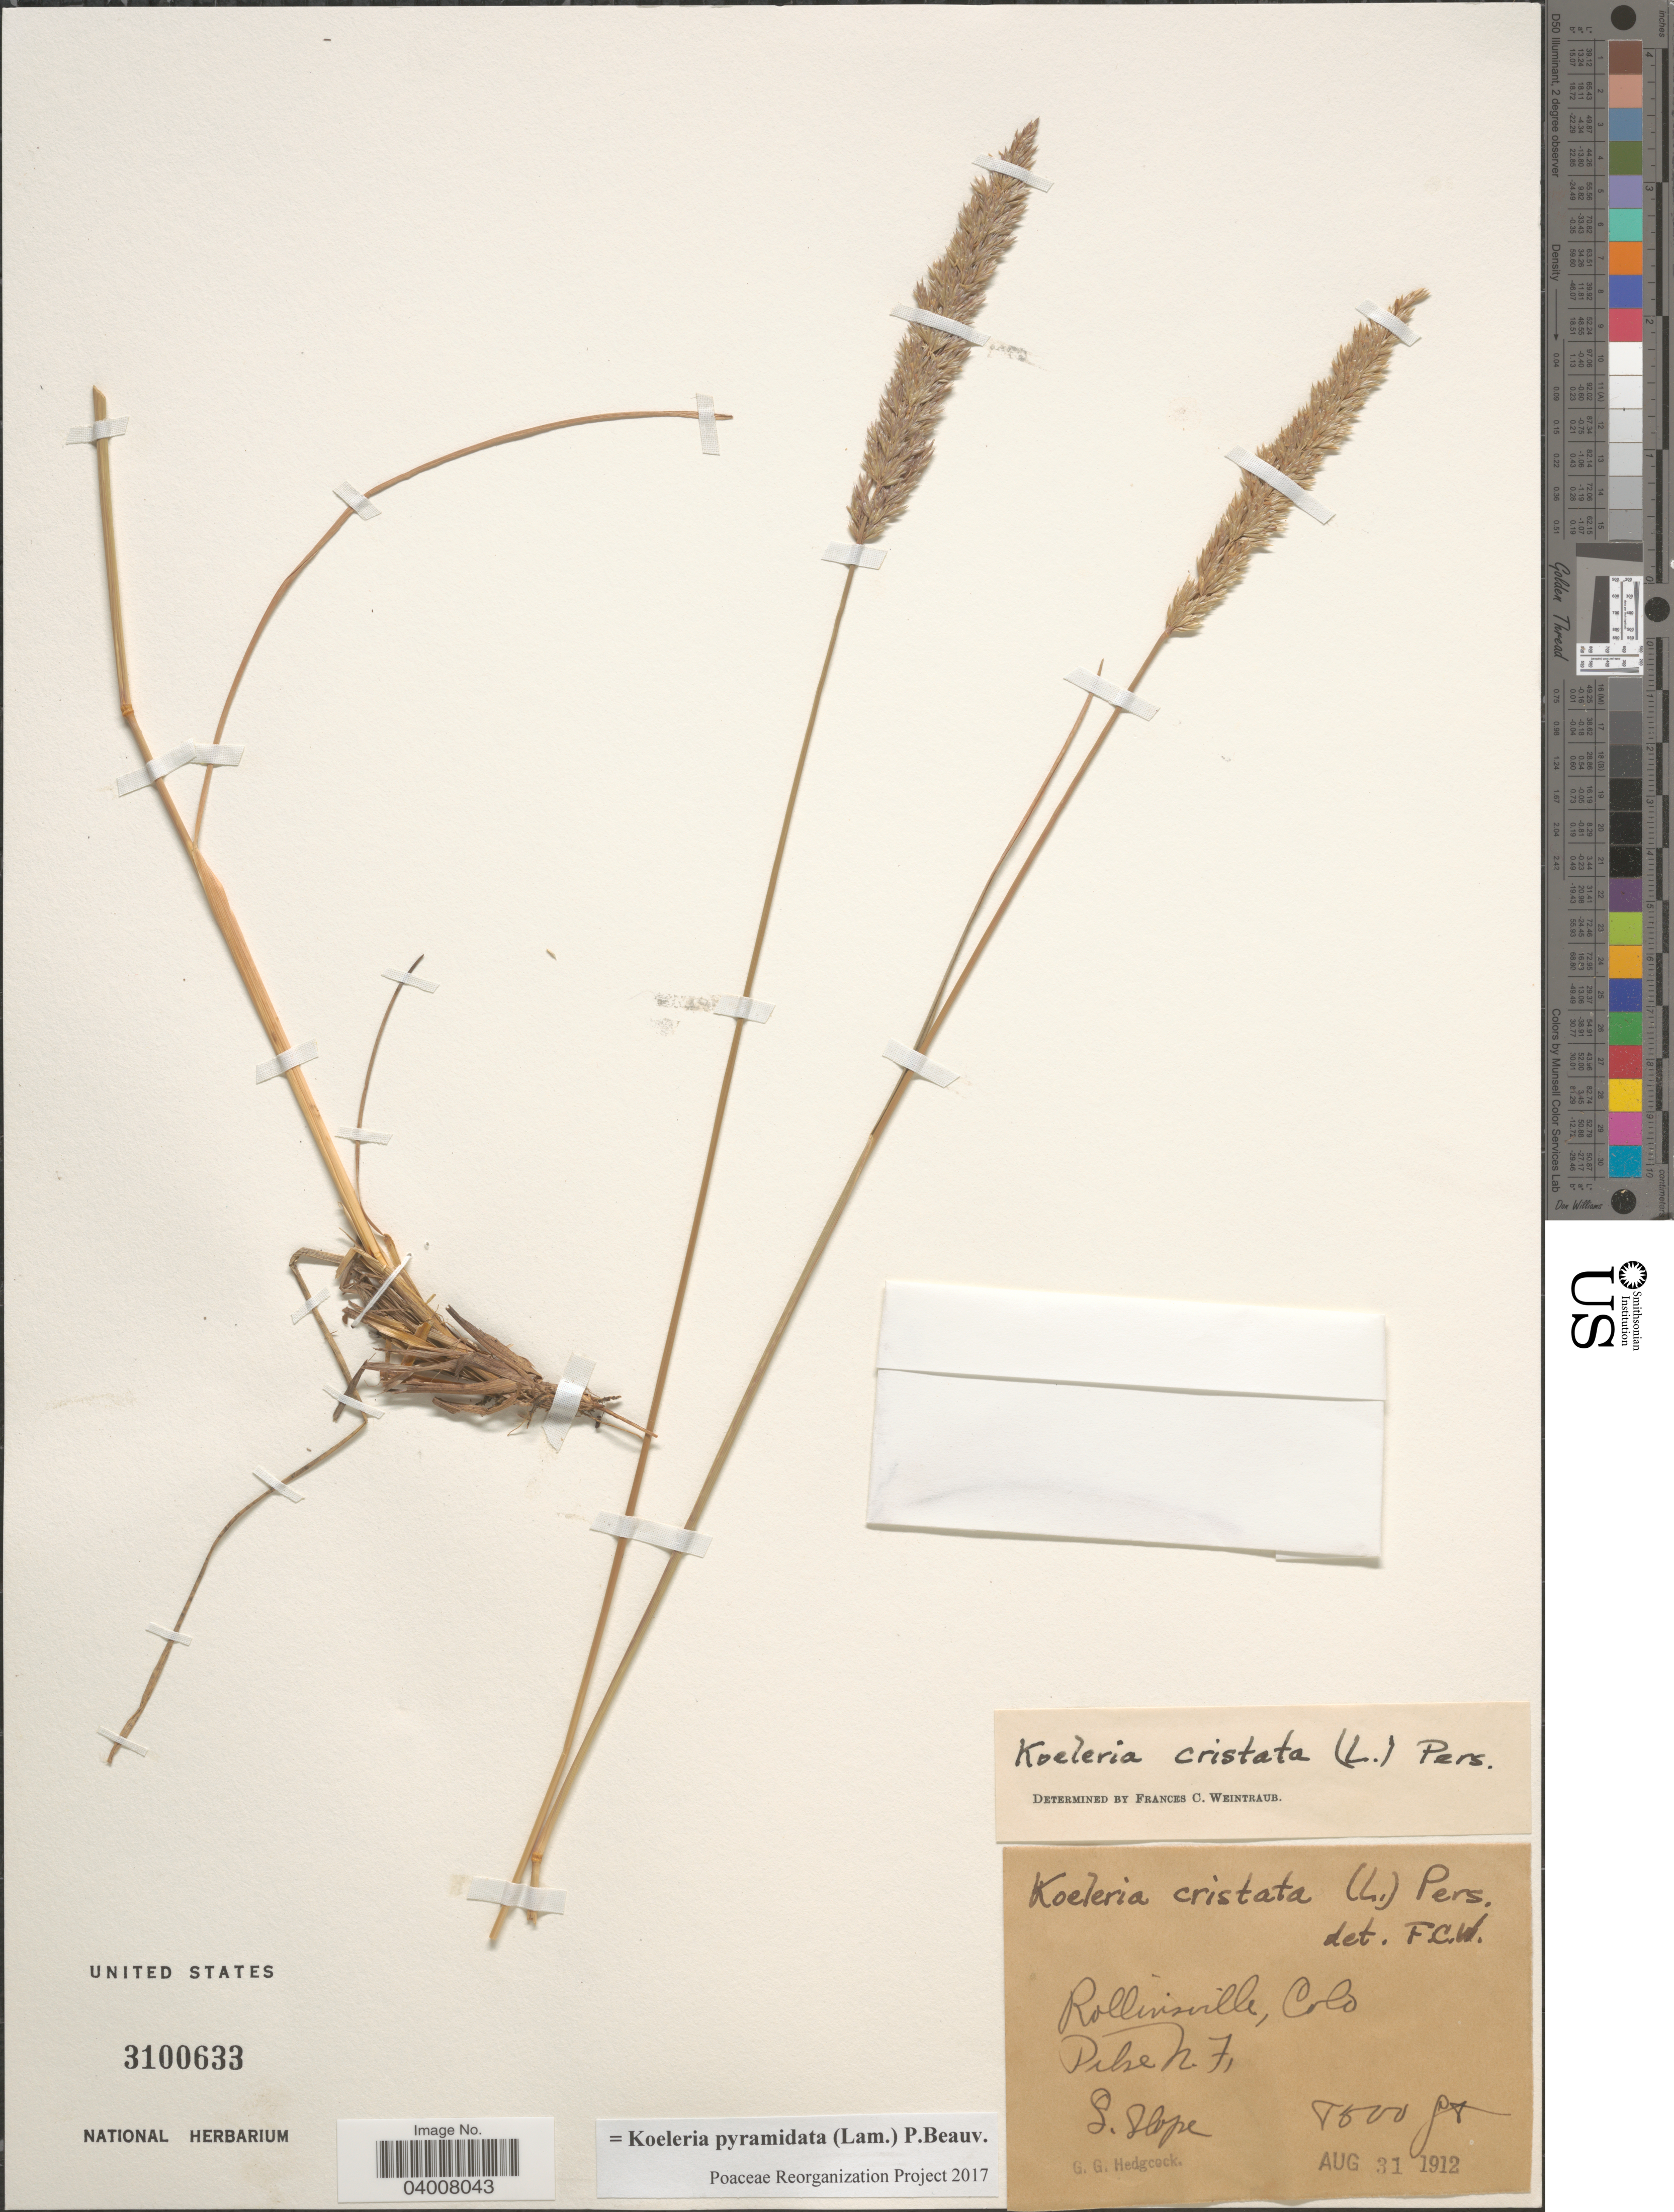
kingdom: Plantae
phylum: Tracheophyta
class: Liliopsida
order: Poales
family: Poaceae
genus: Koeleria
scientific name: Koeleria pyramidata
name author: (Lam.) P. Beauv.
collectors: G. Hedgcock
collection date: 1912-08-31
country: United States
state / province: Colorado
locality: Rollinsville. Pike N.F.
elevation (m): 2286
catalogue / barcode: US 3100633